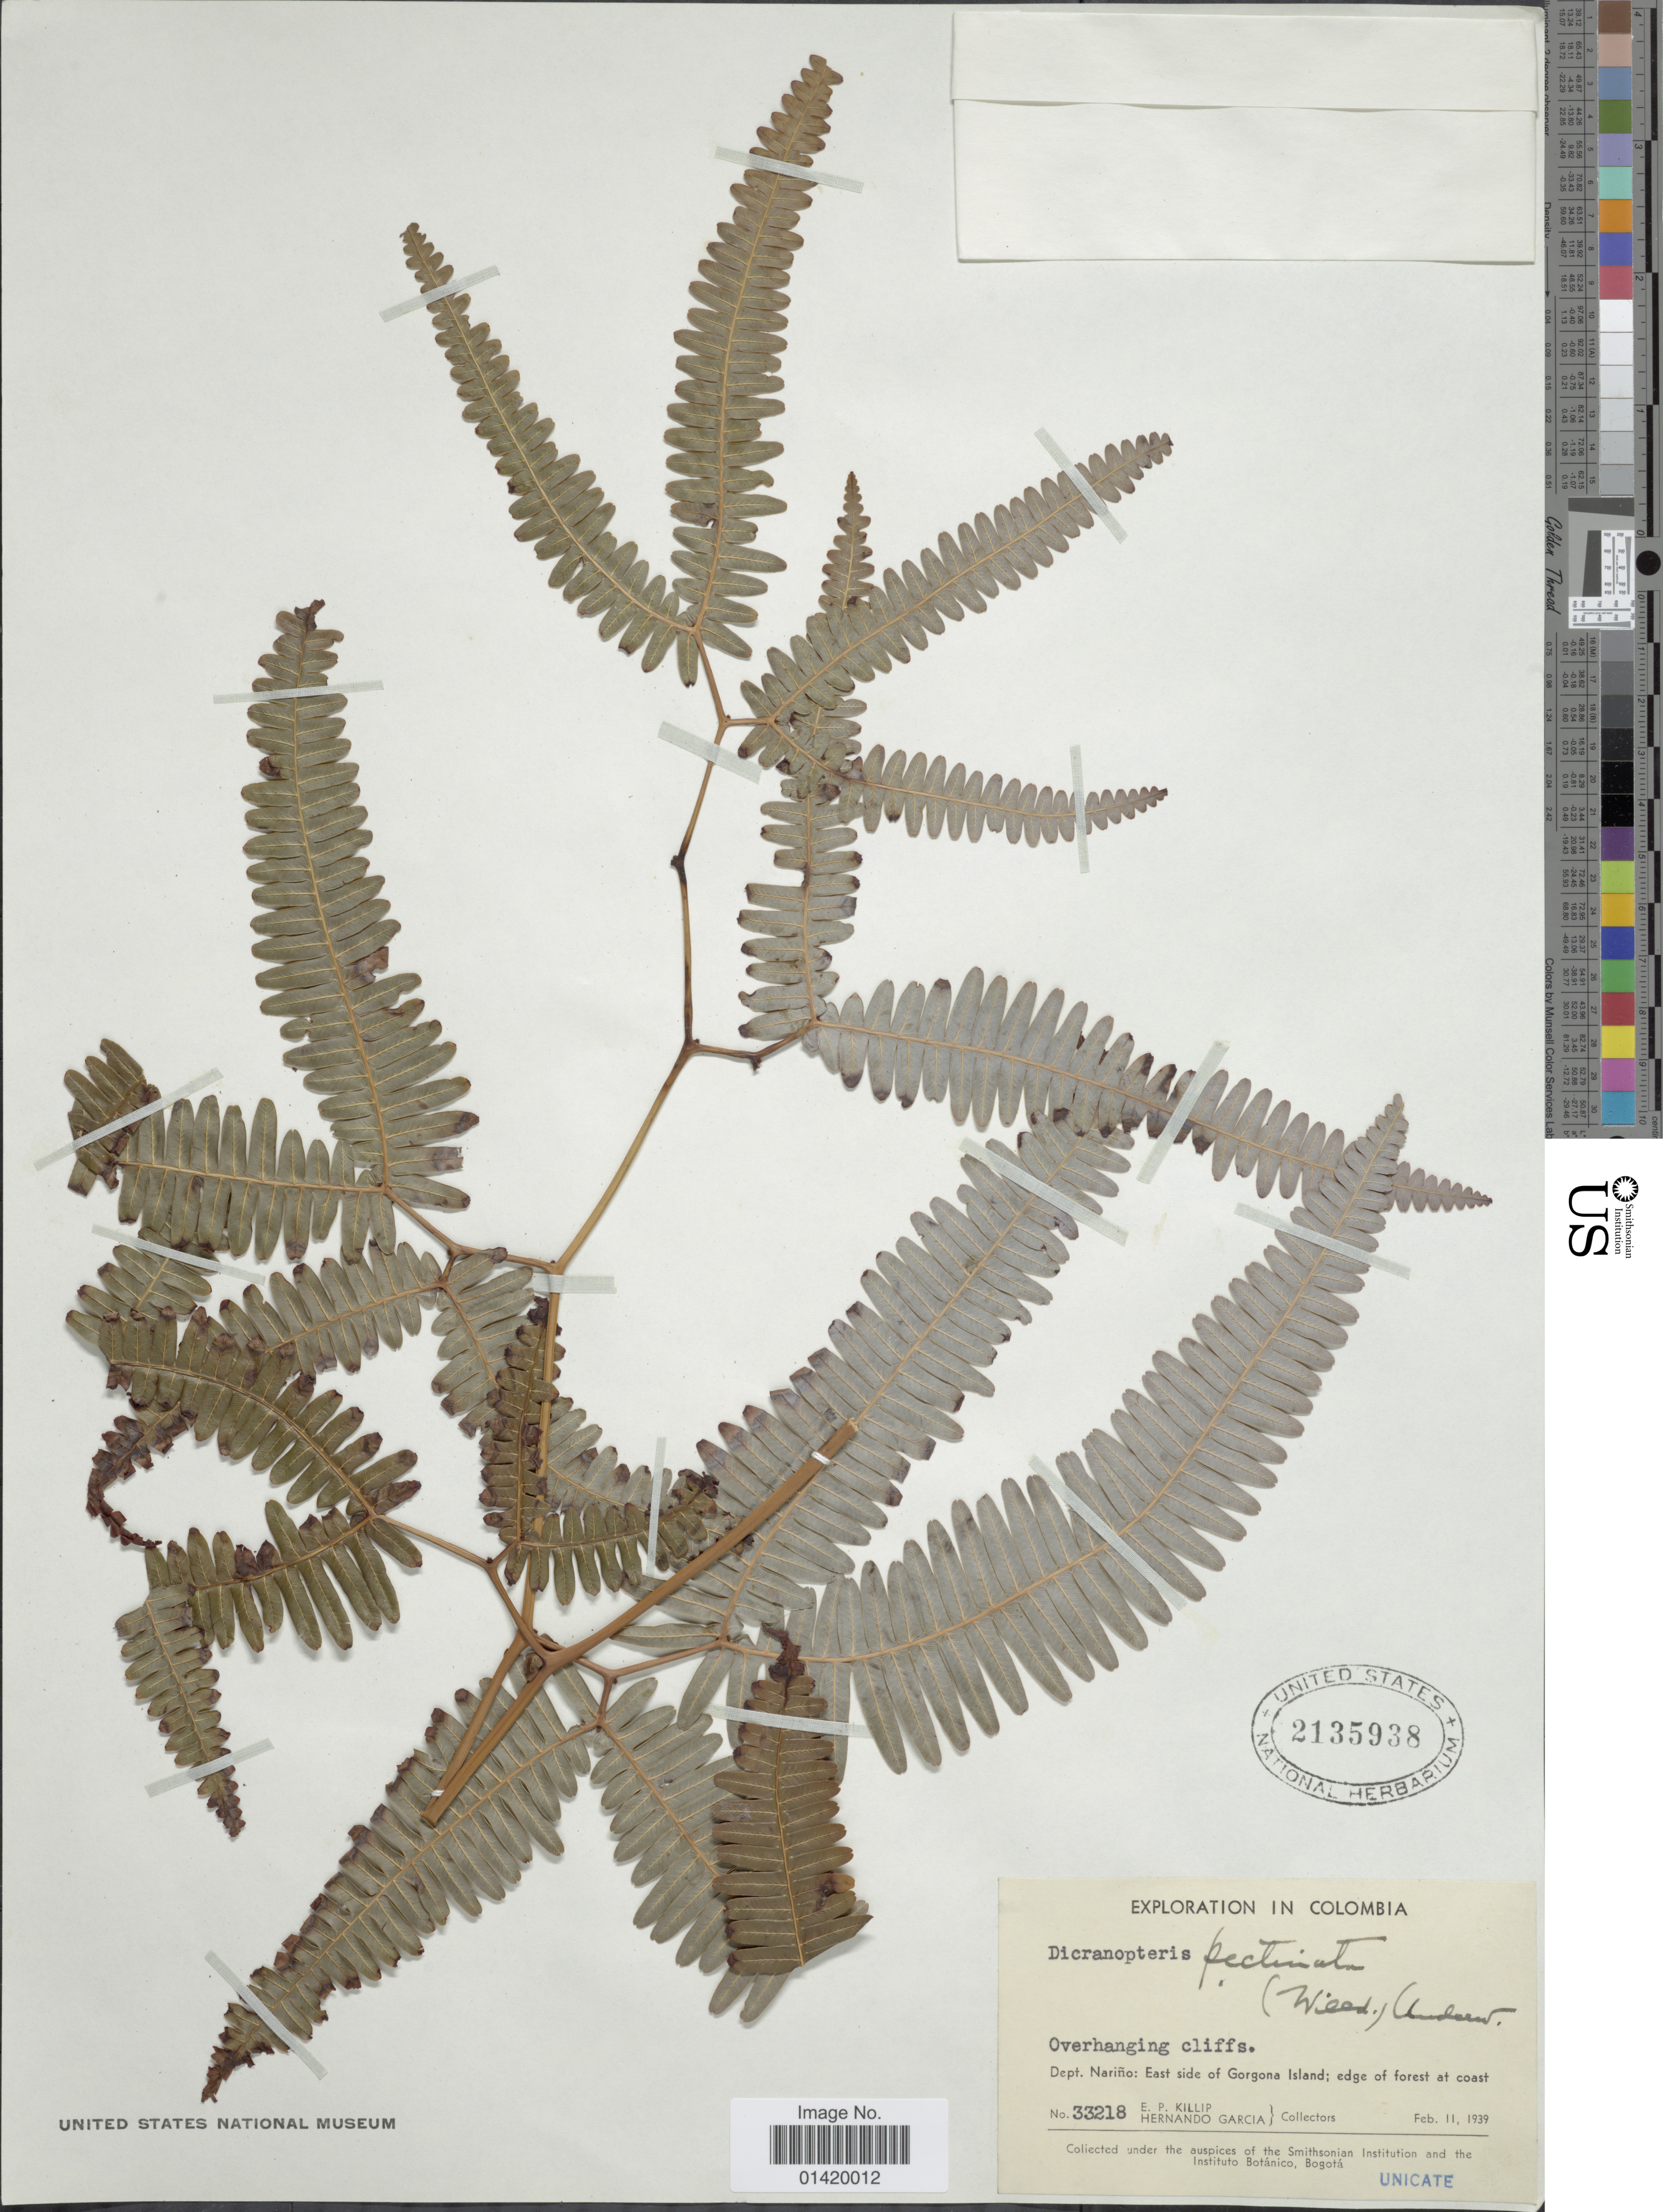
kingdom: Plantae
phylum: Tracheophyta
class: Polypodiopsida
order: Gleicheniales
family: Gleicheniaceae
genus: Gleichenella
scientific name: Gleichenella pectinata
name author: (Willd.) Ching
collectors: E. P. Killip & H. Garcia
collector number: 33218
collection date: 1939-02-11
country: Colombia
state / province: Nariño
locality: Dept. Nariño: East side of Gorgona Island; edge of forest at coast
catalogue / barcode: US 2135938